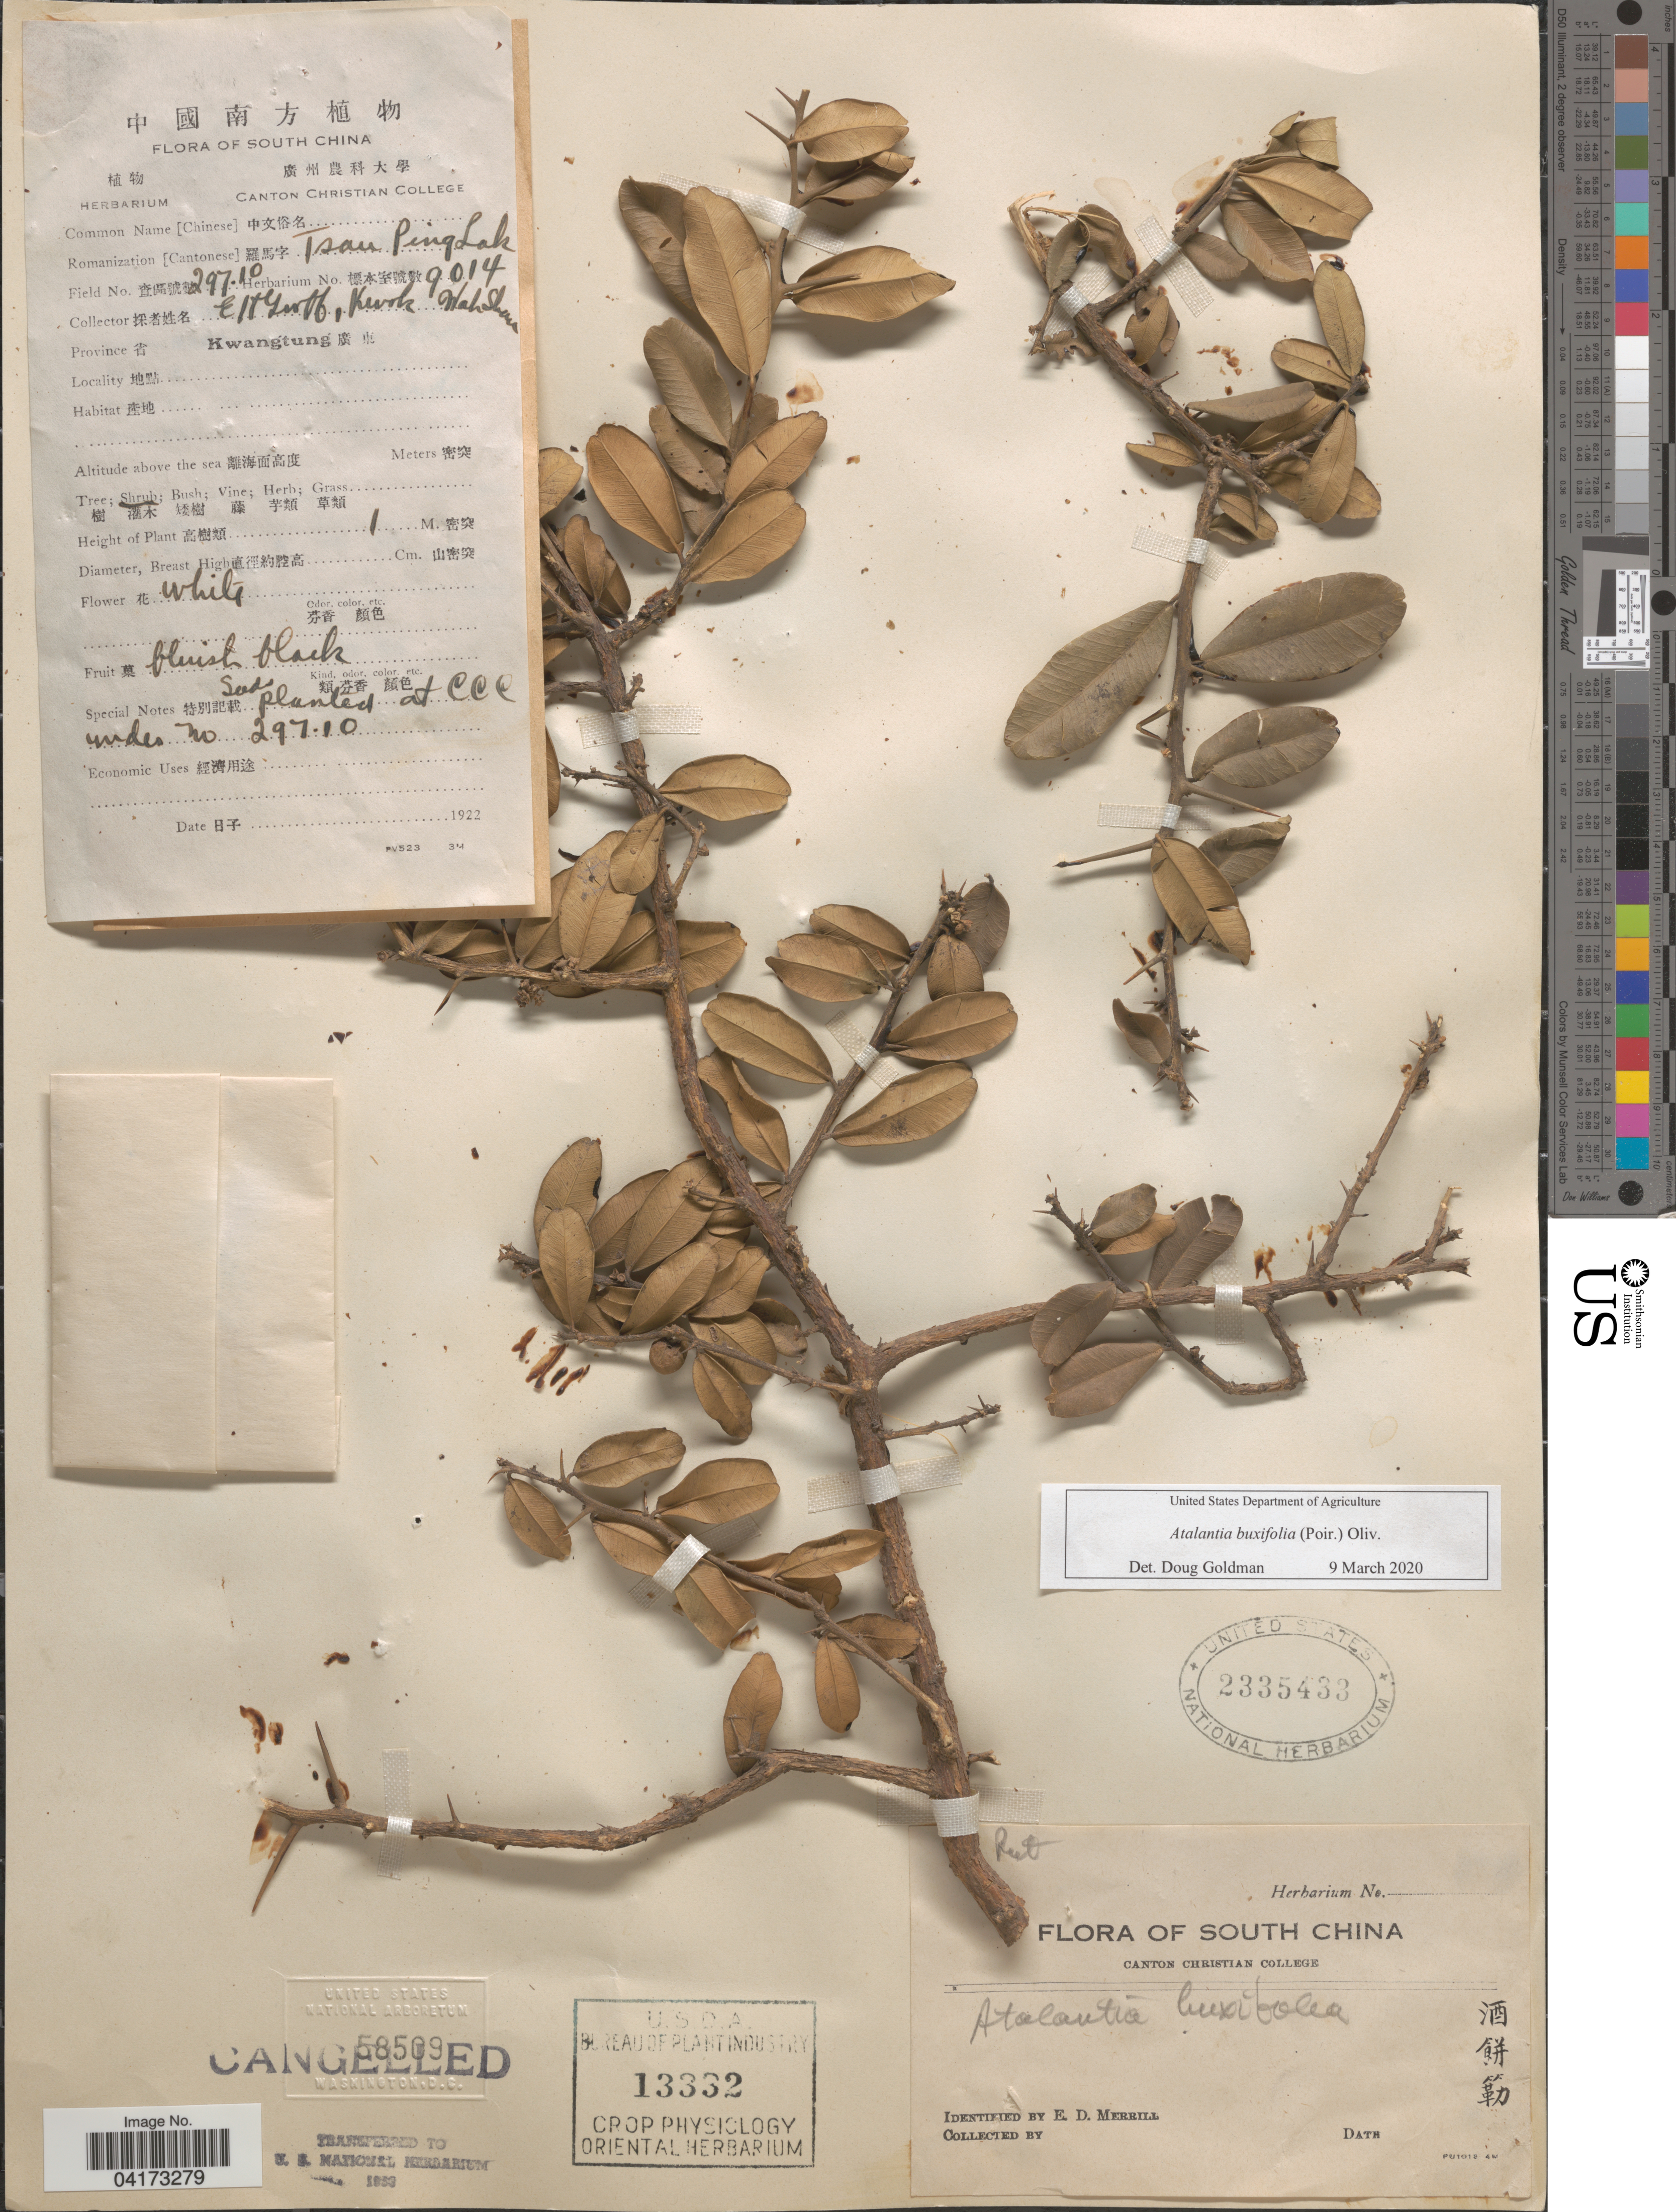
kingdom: Plantae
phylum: Tracheophyta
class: Magnoliopsida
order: Sapindales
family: Rutaceae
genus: Atalantia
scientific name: Atalantia buxifolia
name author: (Poir.) Oliv.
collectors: E. Groff & K. Wah Shan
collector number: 9014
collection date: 1922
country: China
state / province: Guangdong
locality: South China. Province Kwangtung.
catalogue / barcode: US 2335433